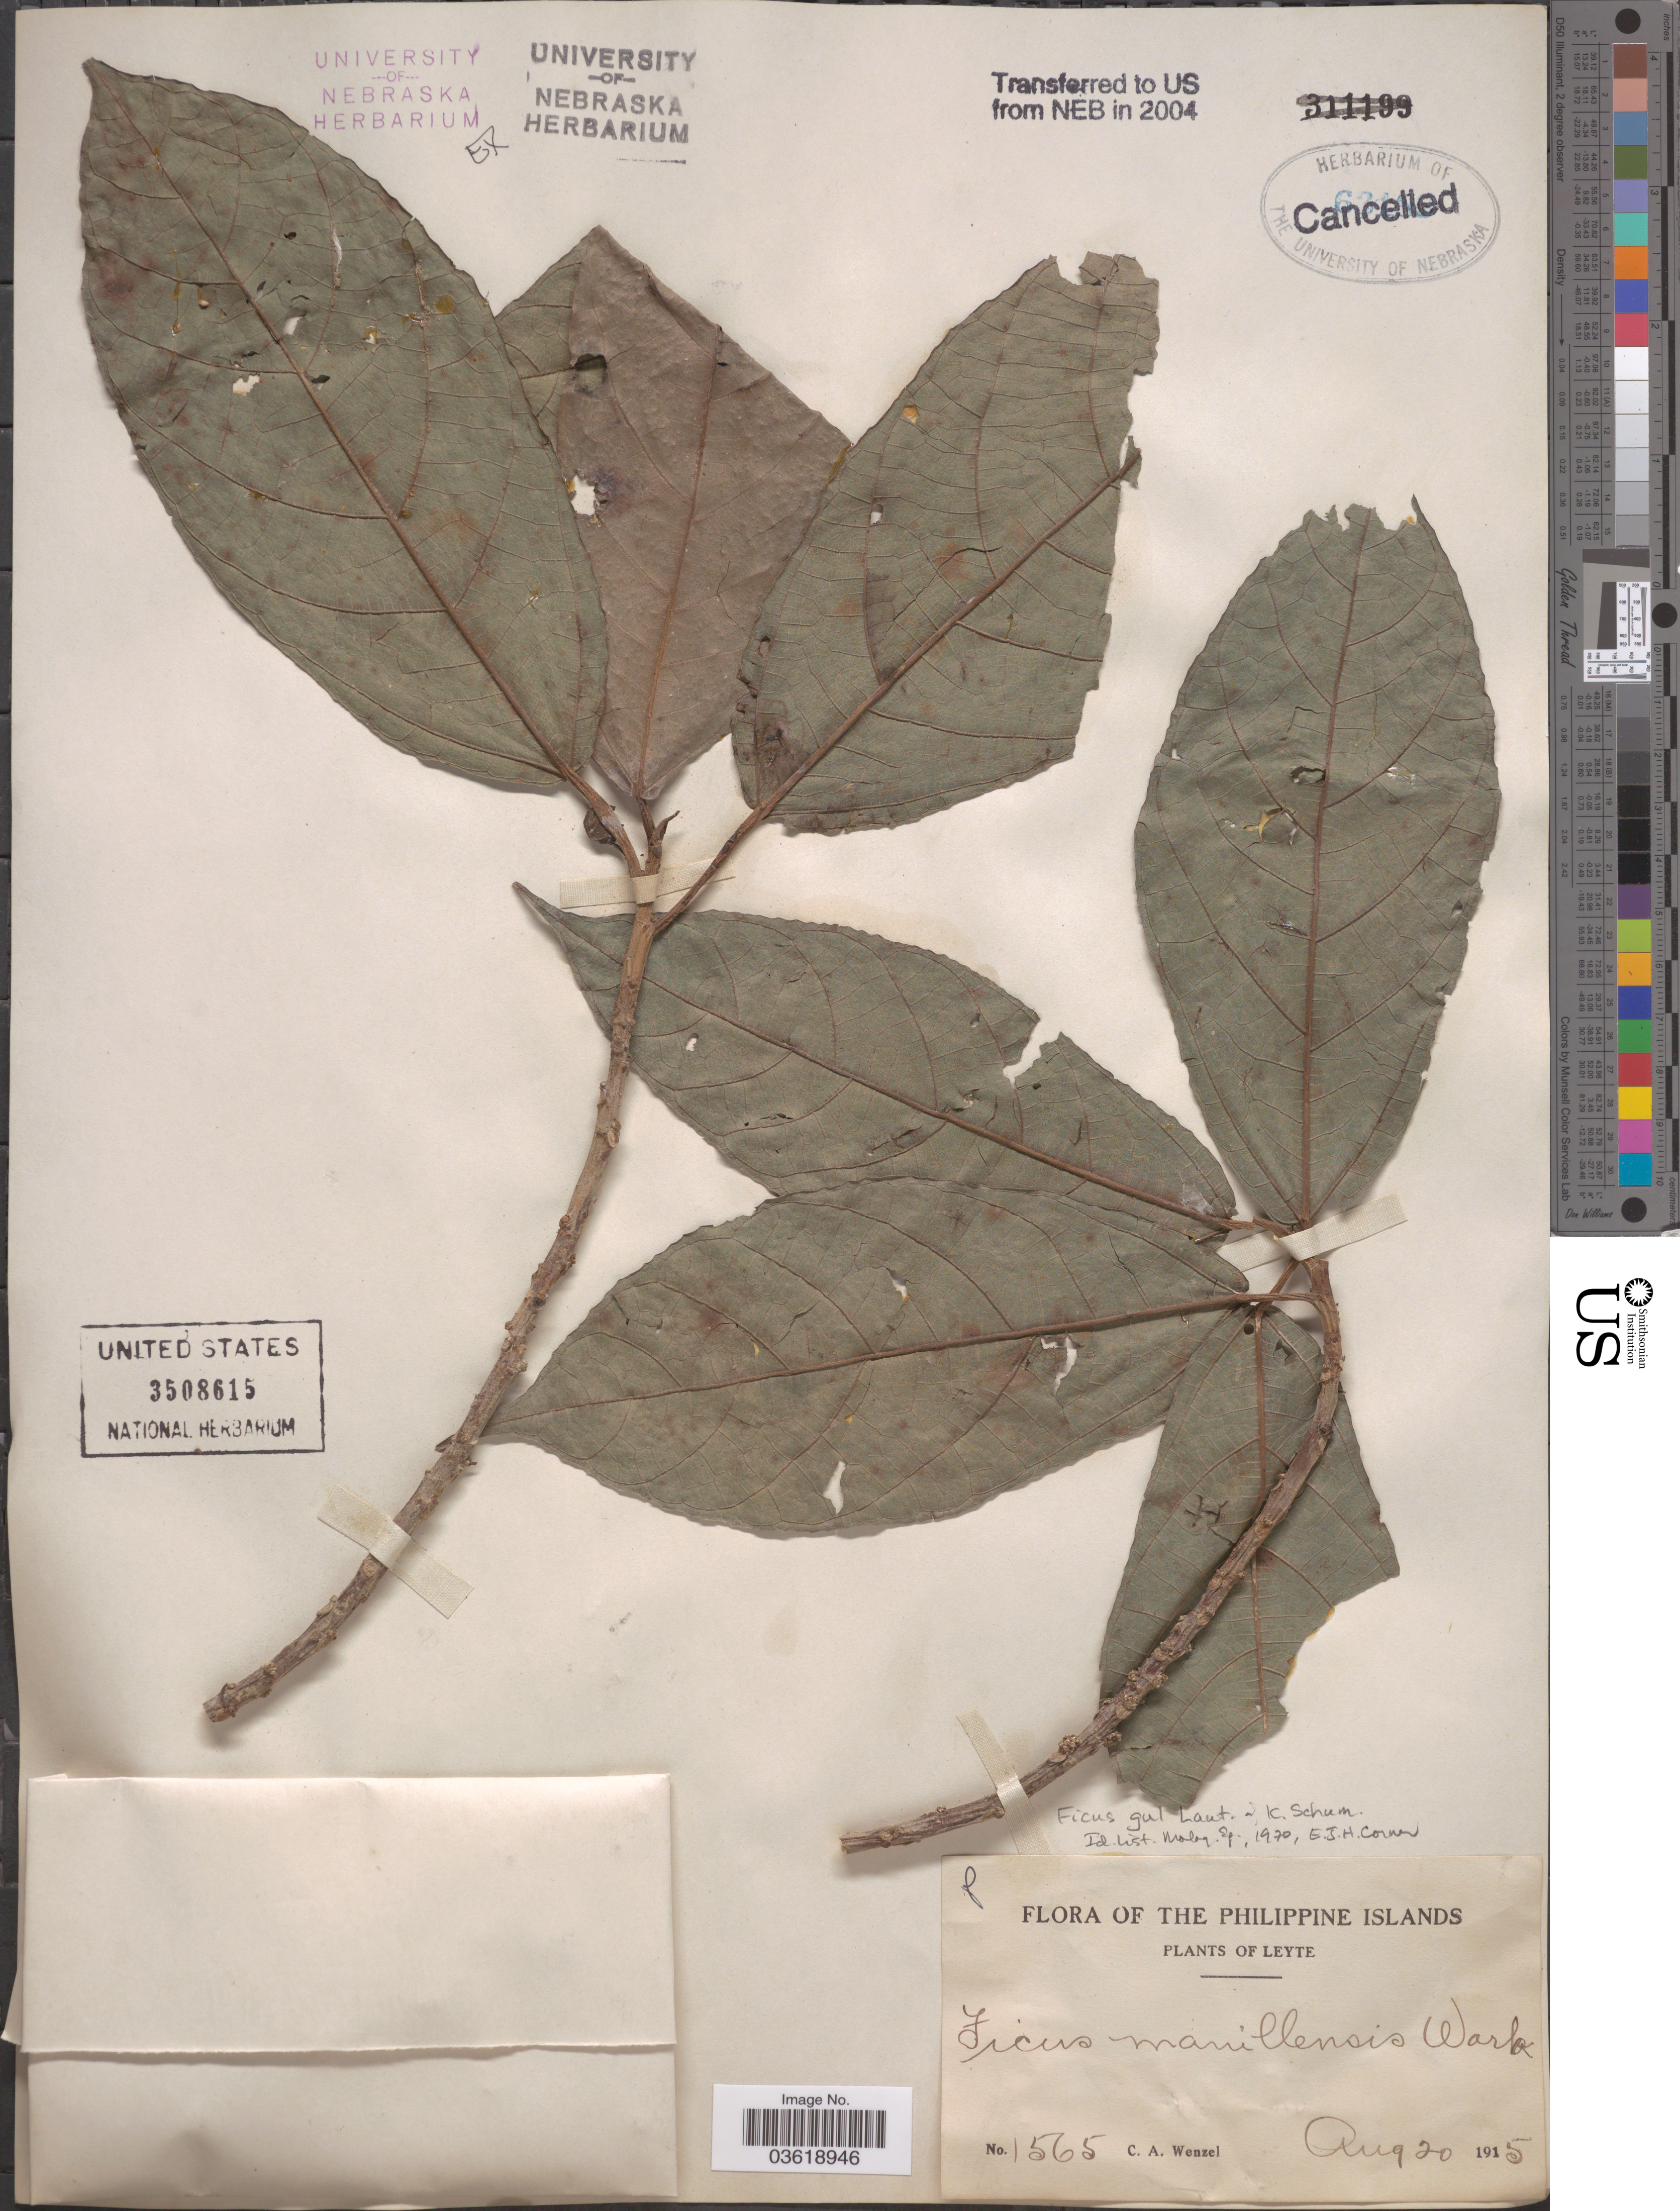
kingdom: Plantae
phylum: Tracheophyta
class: Magnoliopsida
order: Rosales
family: Moraceae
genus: Ficus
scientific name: Ficus gul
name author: Lauterb. & K. Schum.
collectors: C. Wenzel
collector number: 1565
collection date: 1915-08-20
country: Philippines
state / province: Eastern Visayas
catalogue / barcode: US 3508615